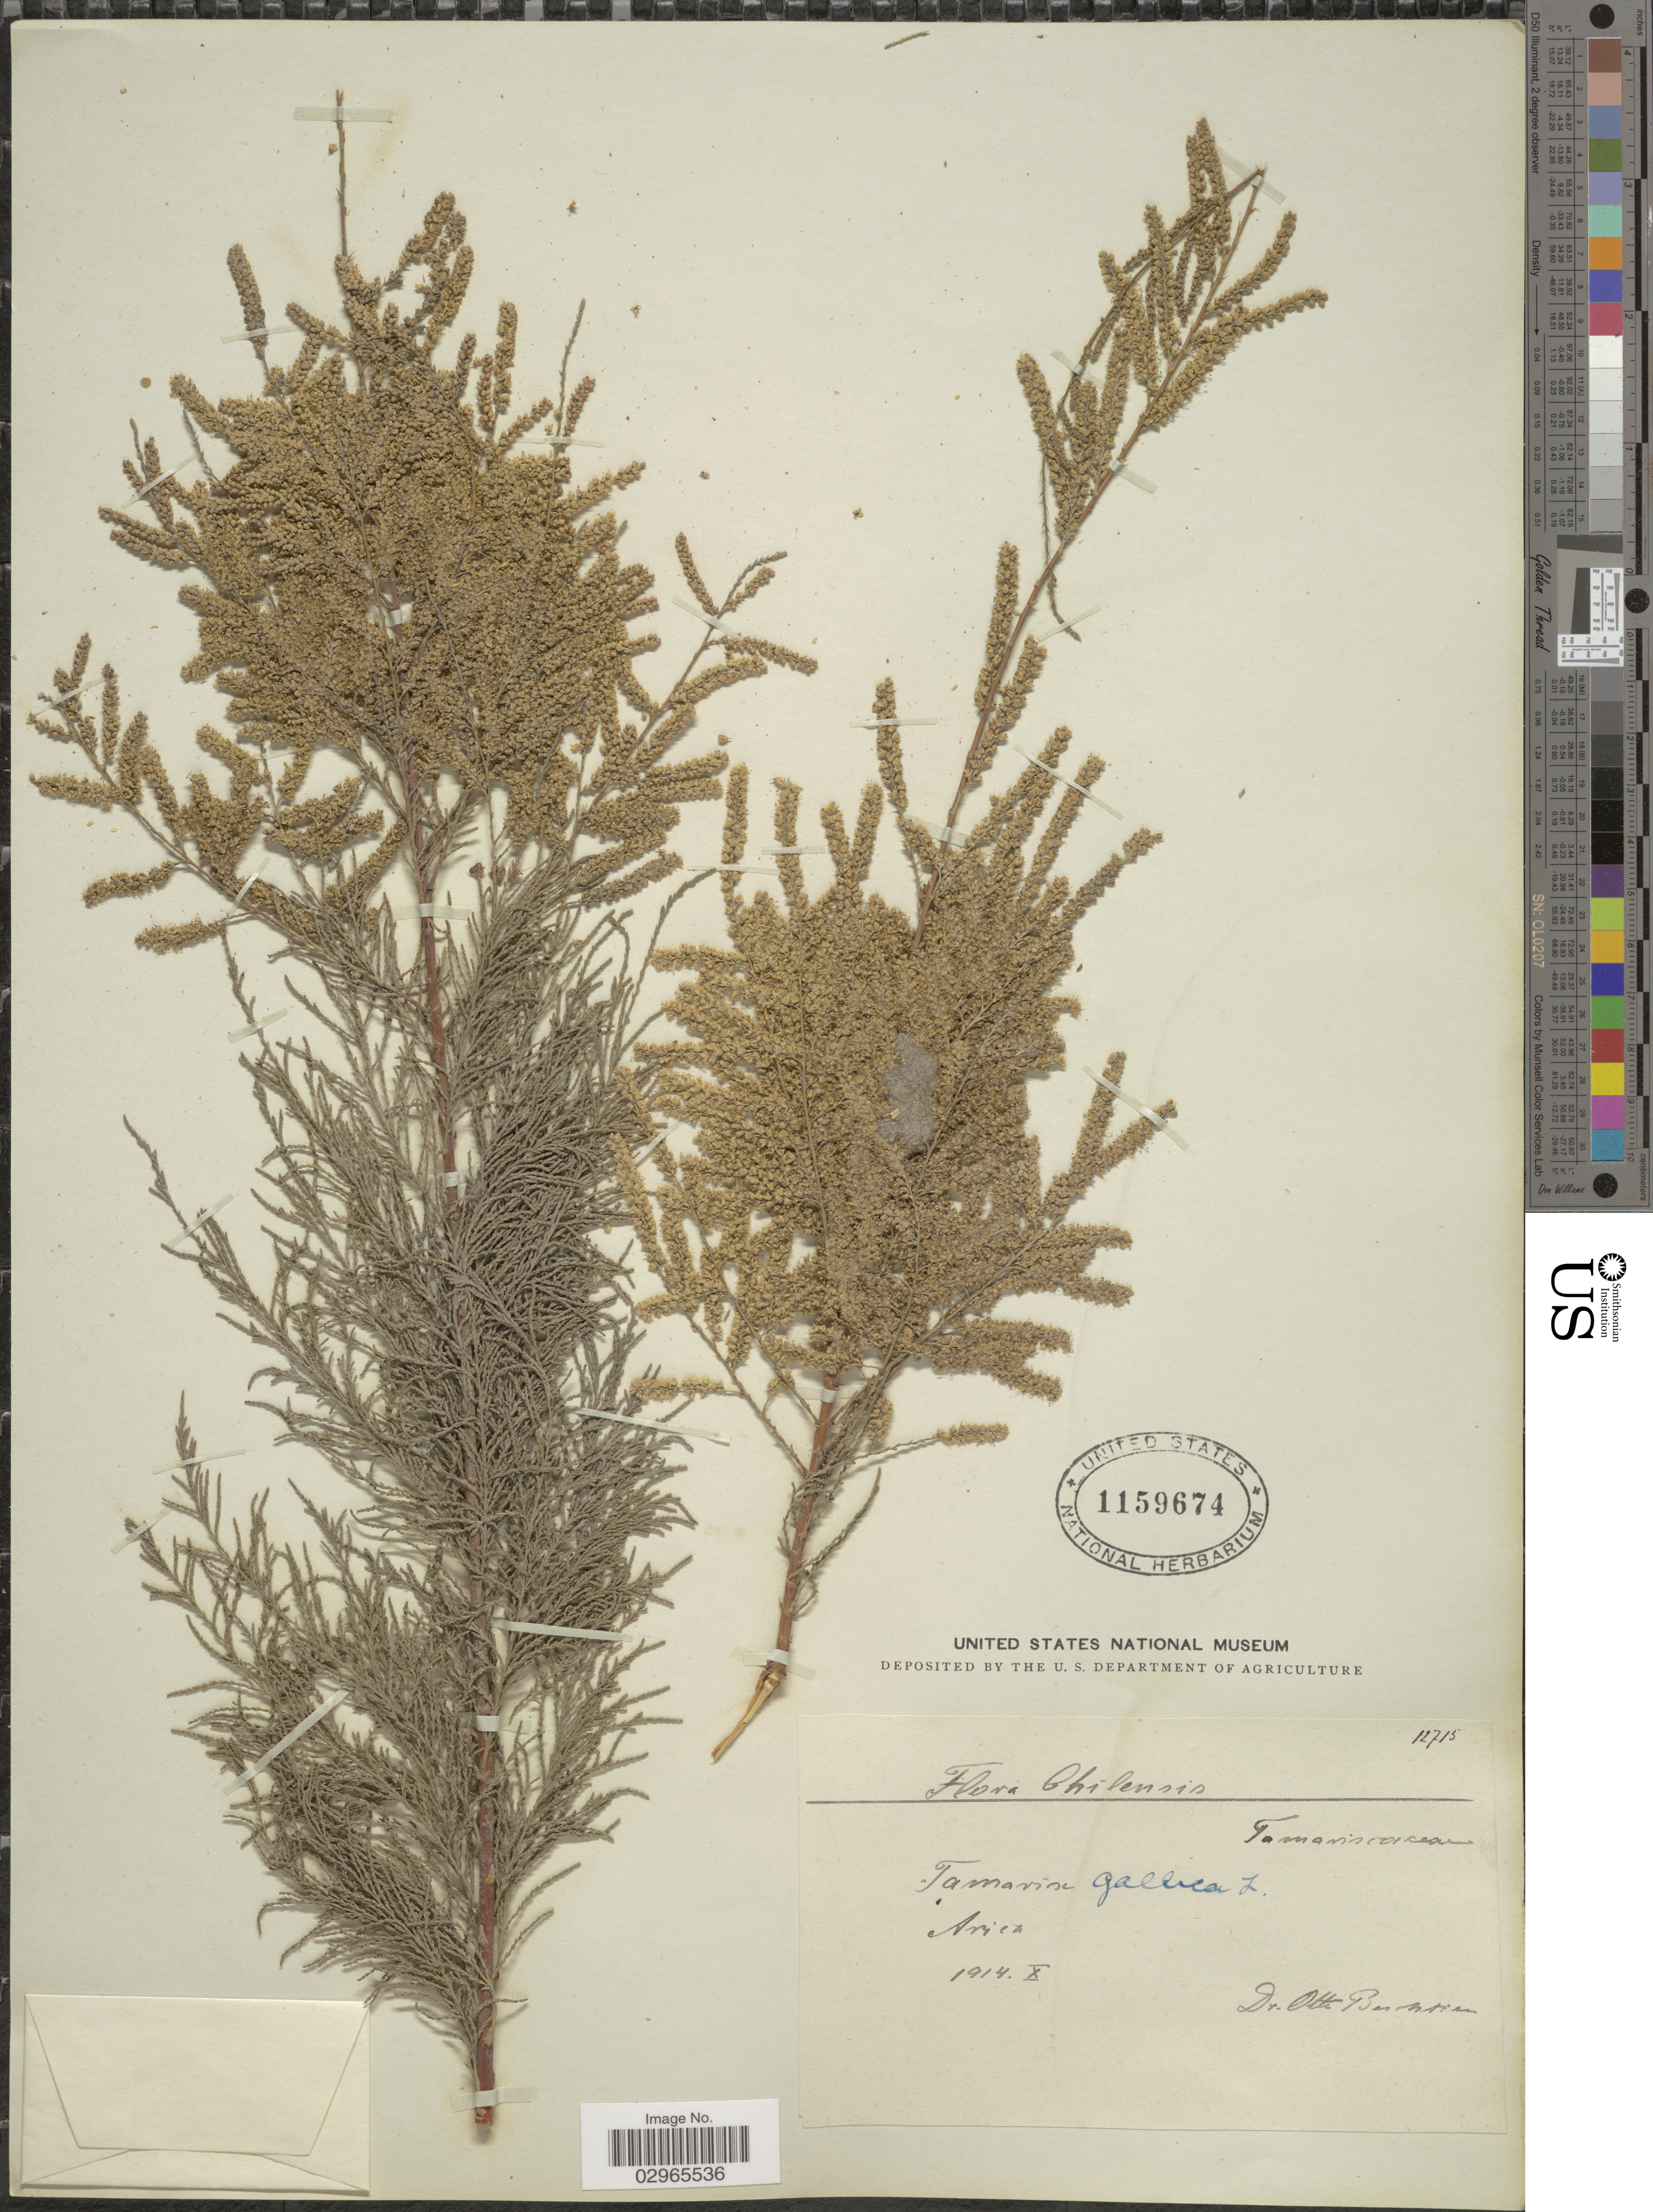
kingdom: Plantae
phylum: Tracheophyta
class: Magnoliopsida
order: Caryophyllales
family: Tamaricaceae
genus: Tamarix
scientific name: Tamarix gallica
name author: L.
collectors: O. Buchtien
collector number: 12715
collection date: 1914-10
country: Chile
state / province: Arica y Parinacota (XV)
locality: Arica.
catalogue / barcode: US 1159674